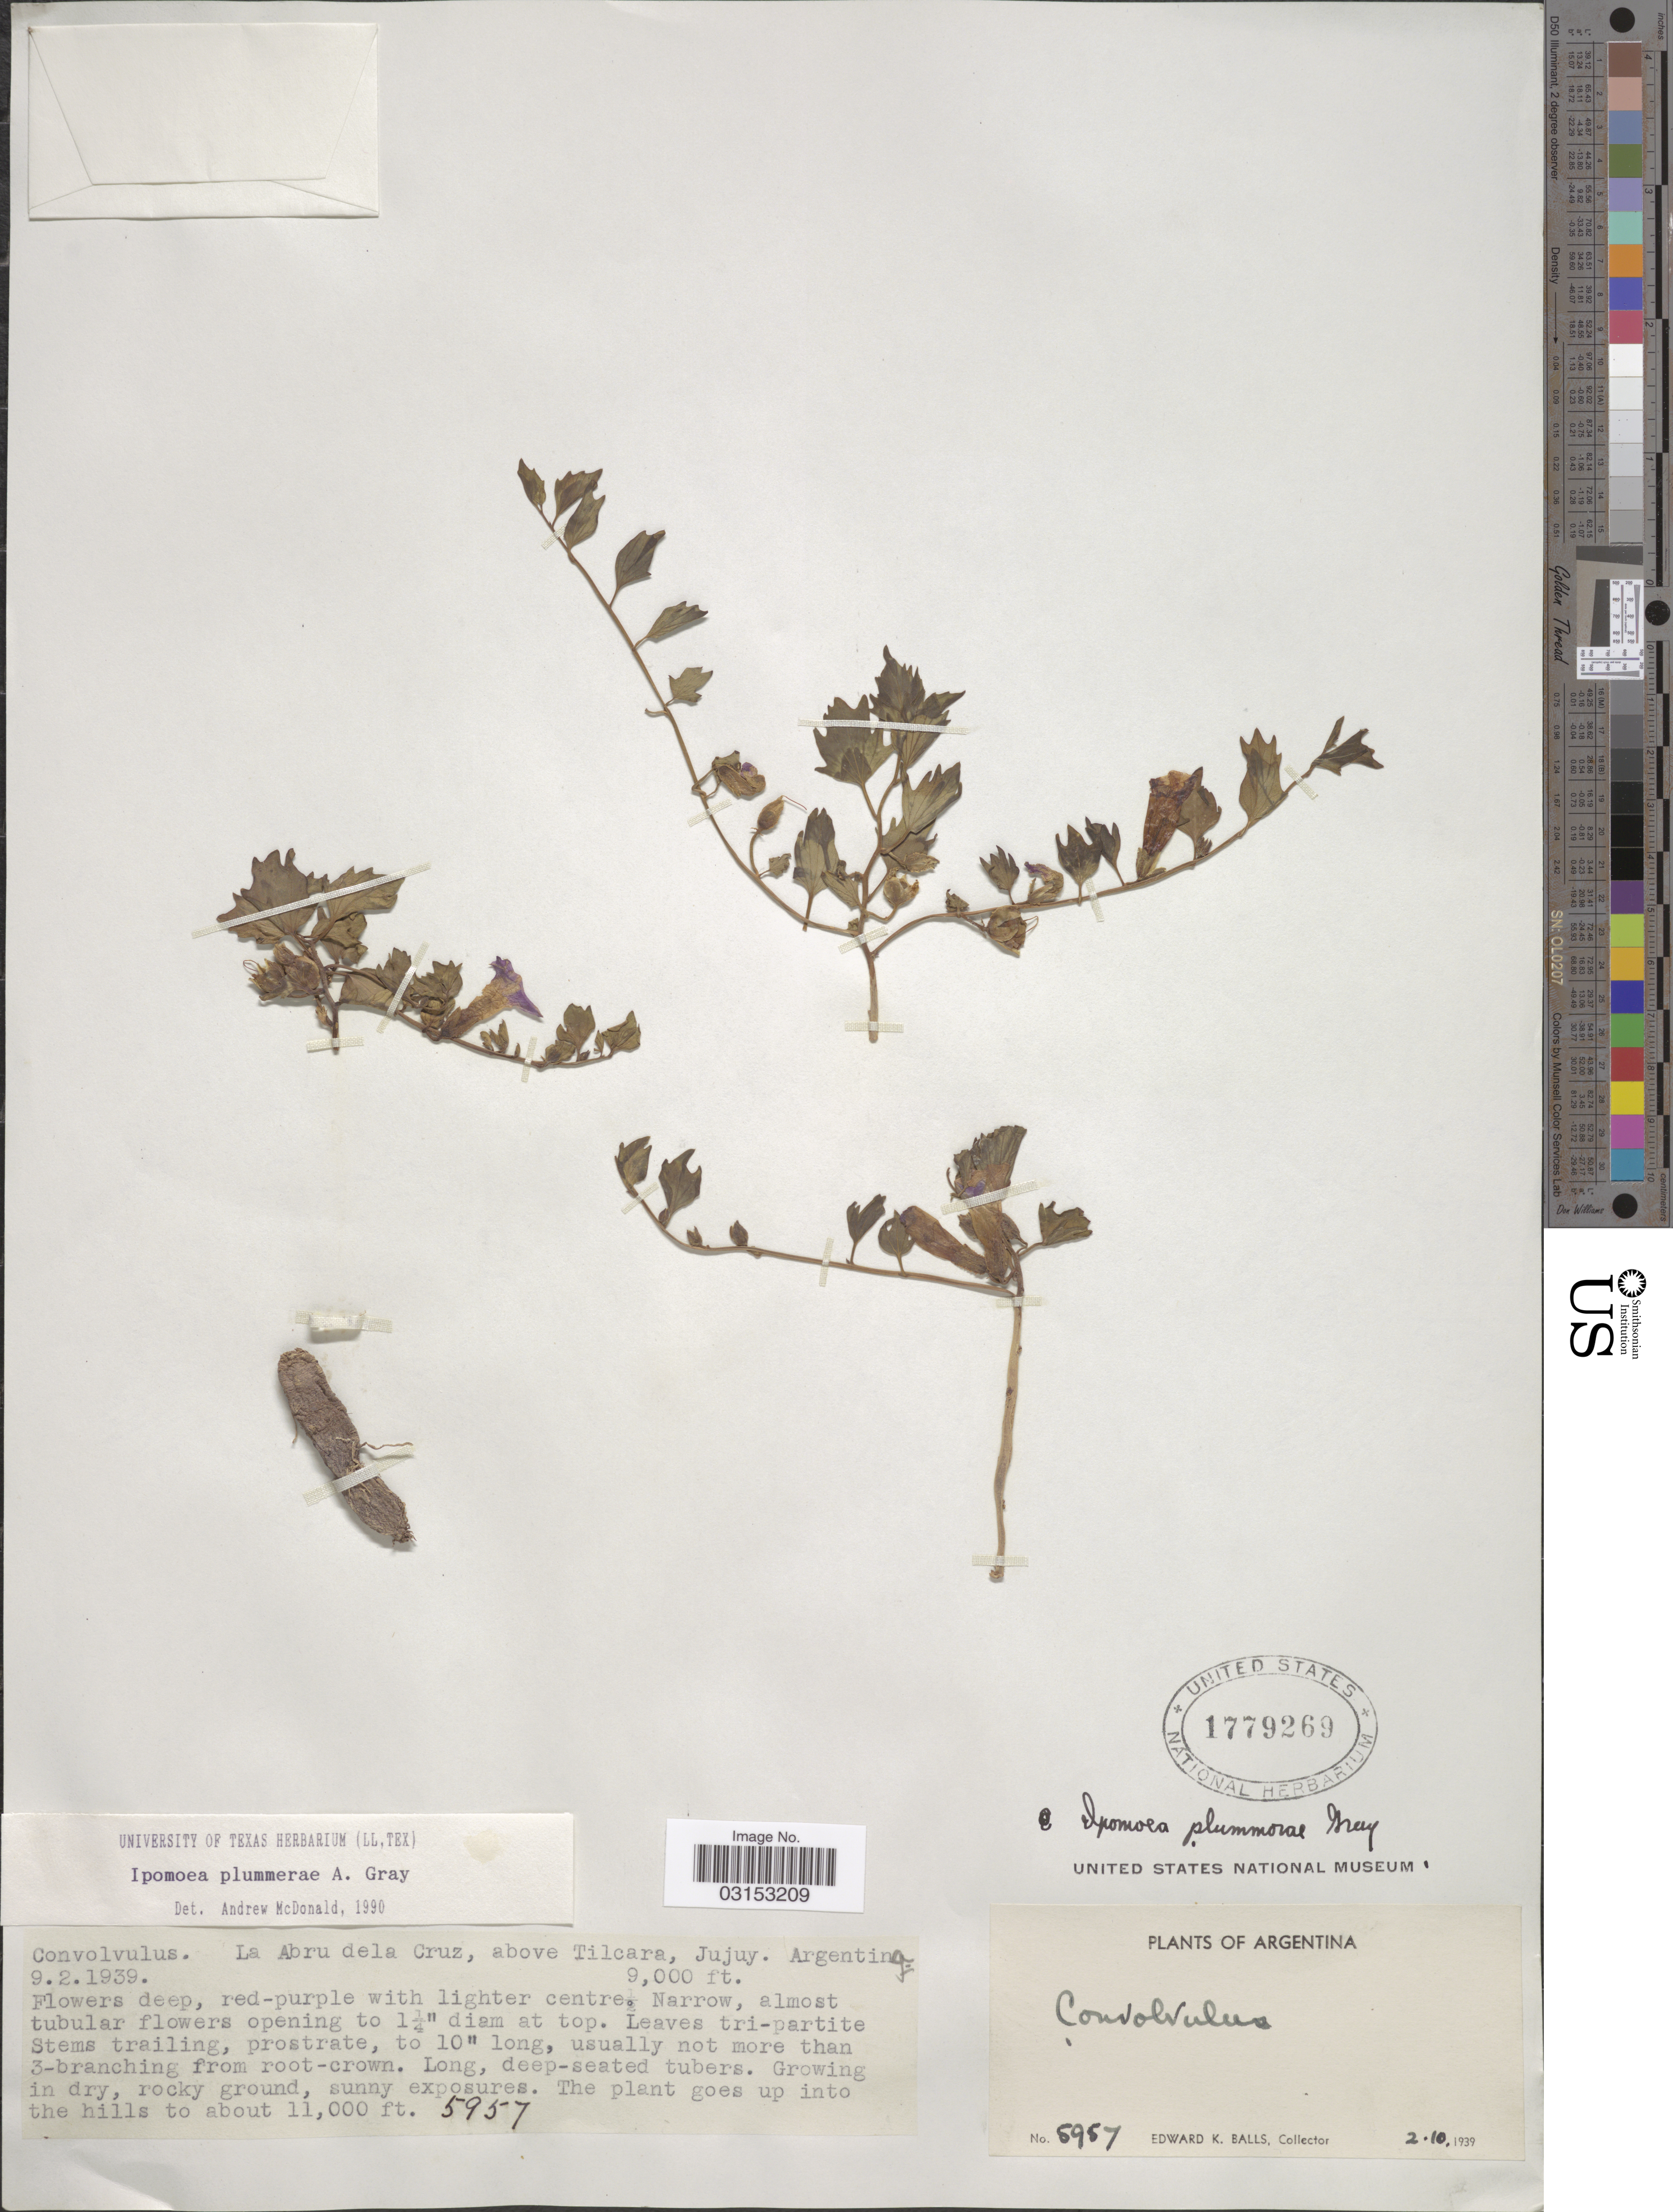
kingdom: Plantae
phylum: Tracheophyta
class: Magnoliopsida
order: Solanales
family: Convolvulaceae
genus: Ipomoea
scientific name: Ipomoea plummerae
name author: A. Gray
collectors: E. K. Balls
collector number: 5957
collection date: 1939-10-02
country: Argentina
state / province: Jujuy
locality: La Abru dela Cruz, above Tilcara.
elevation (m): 2743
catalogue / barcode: US 1779269